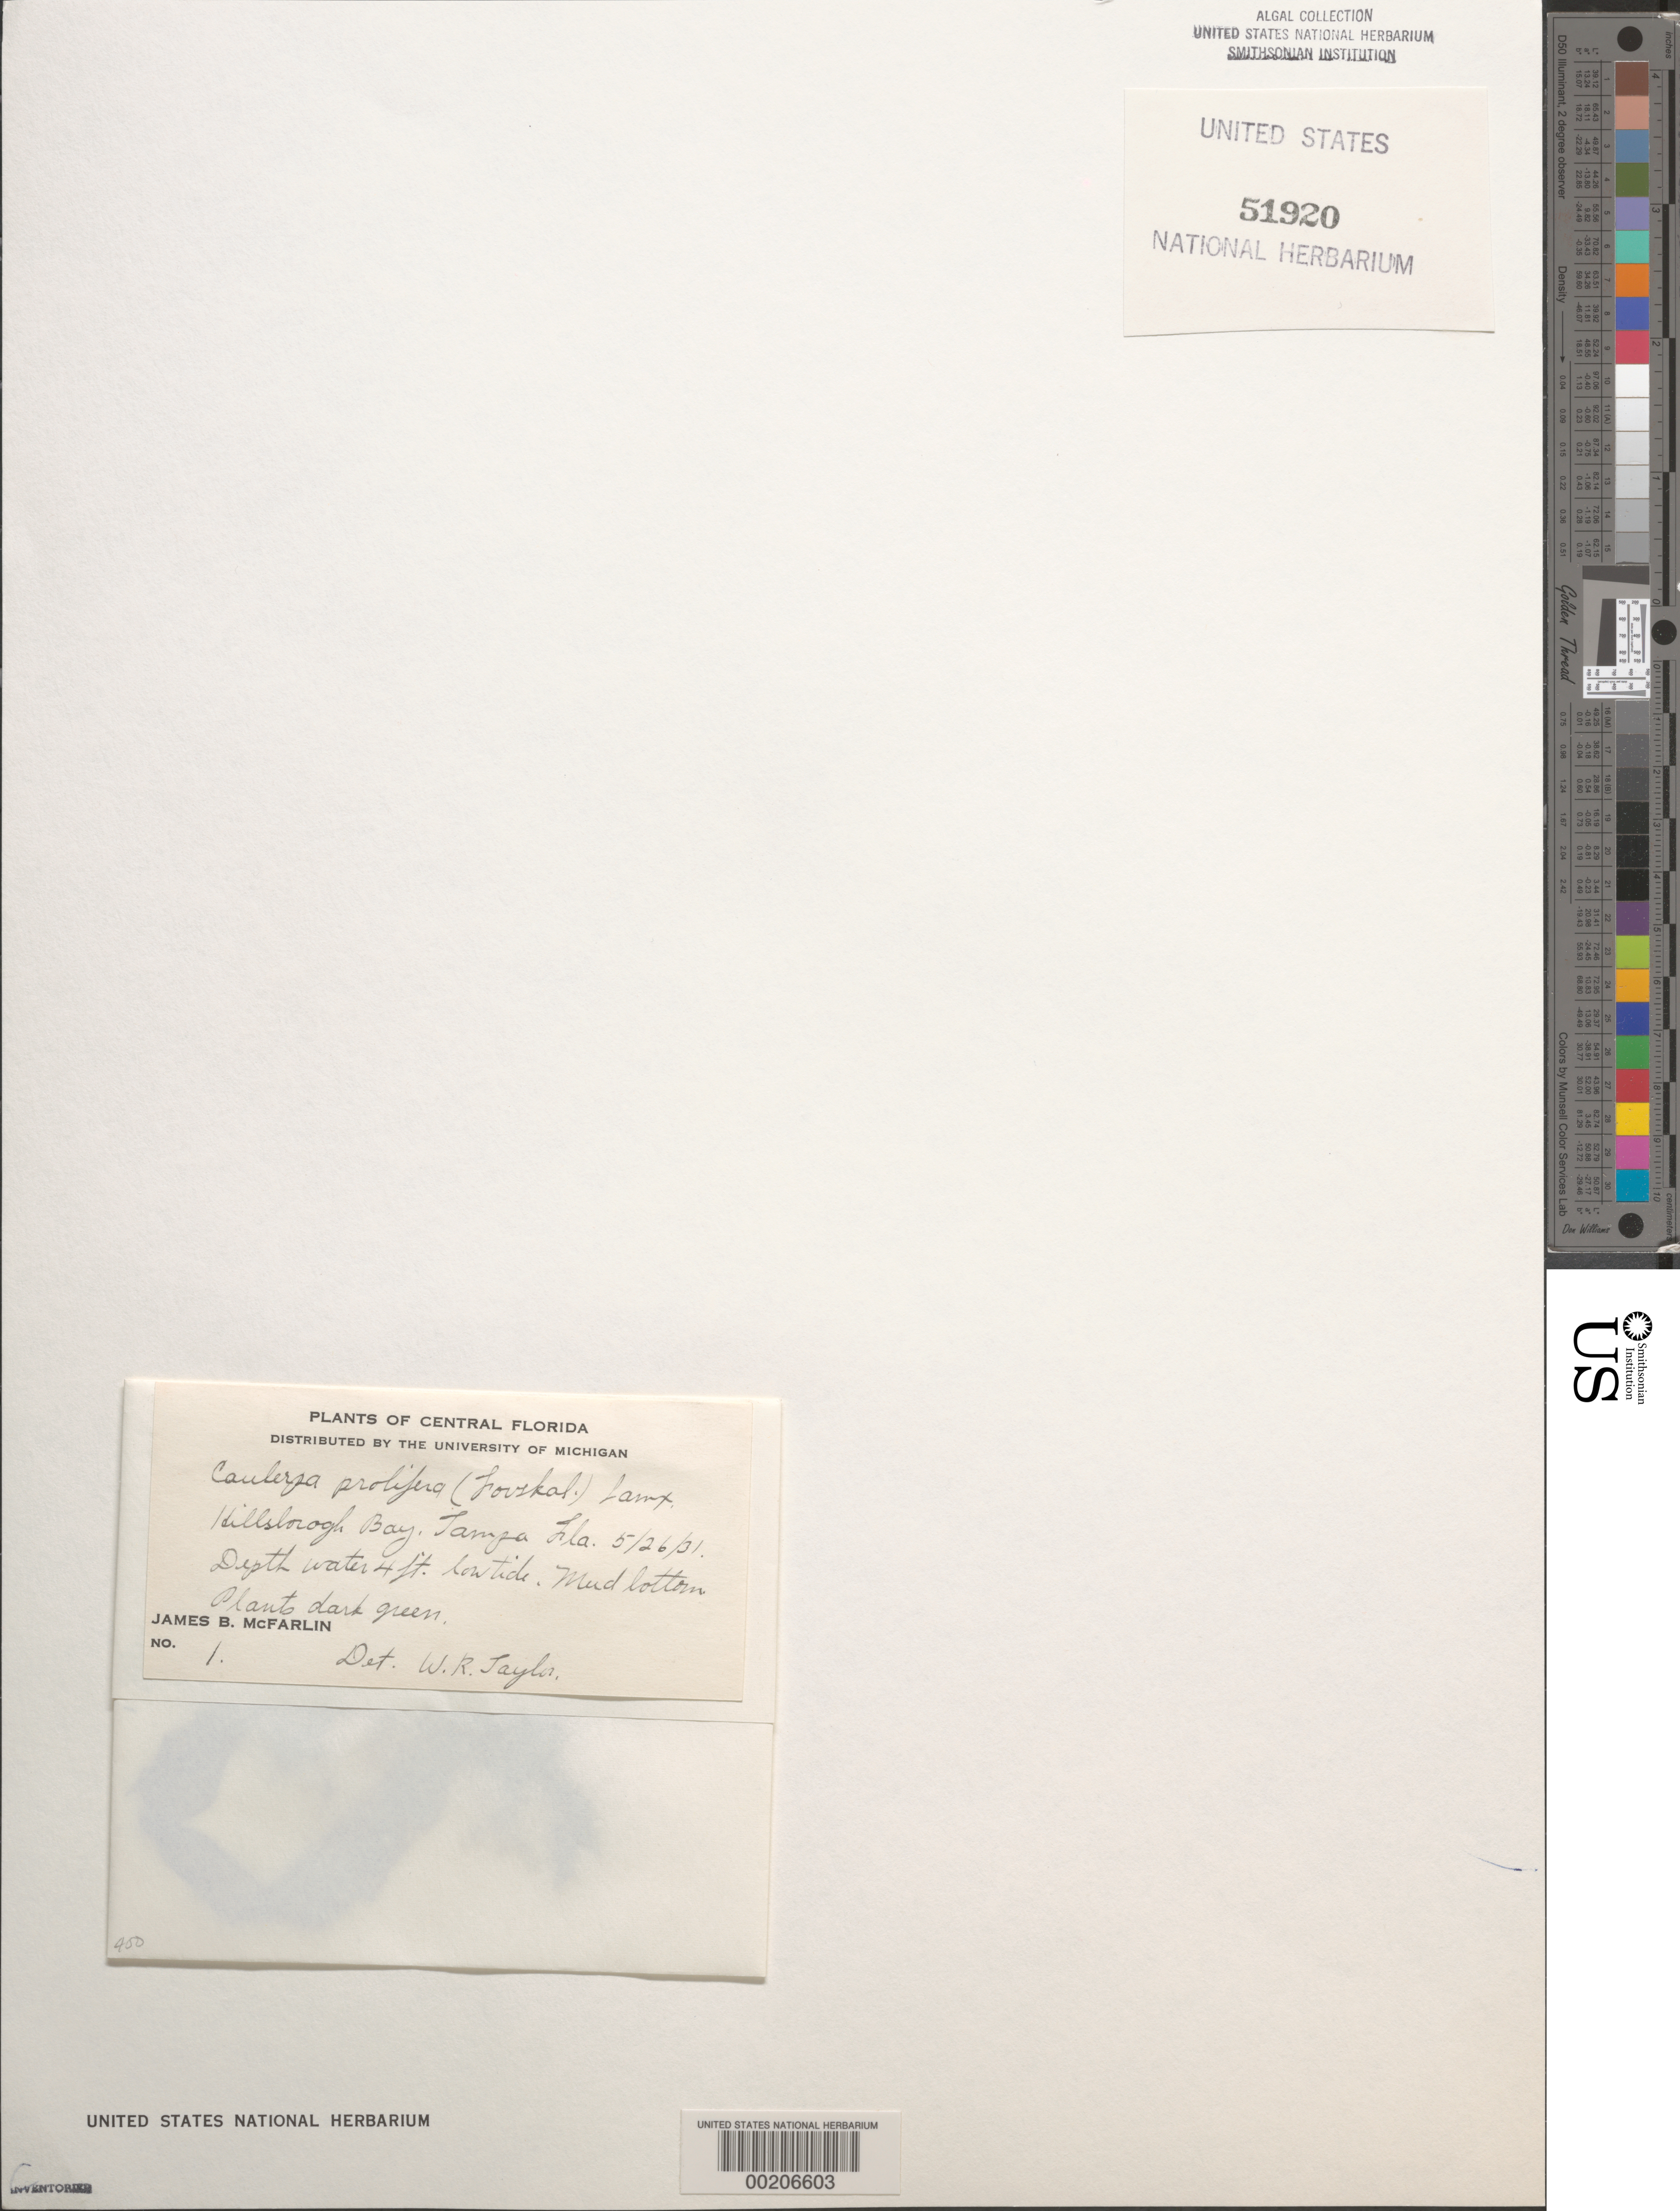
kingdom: Plantae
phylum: Chlorophyta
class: Ulvophyceae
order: Bryopsidales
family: Caulerpaceae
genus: Caulerpa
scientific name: Caulerpa prolifera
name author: (Forssk.) J.V.Lamouroux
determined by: Taylor, William R.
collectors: J. McFarlin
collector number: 1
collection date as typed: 26 May 1931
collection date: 1931-05-26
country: United States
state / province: Florida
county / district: Hillsborough County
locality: Tampa, Hillsborough Bay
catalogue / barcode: US 51920